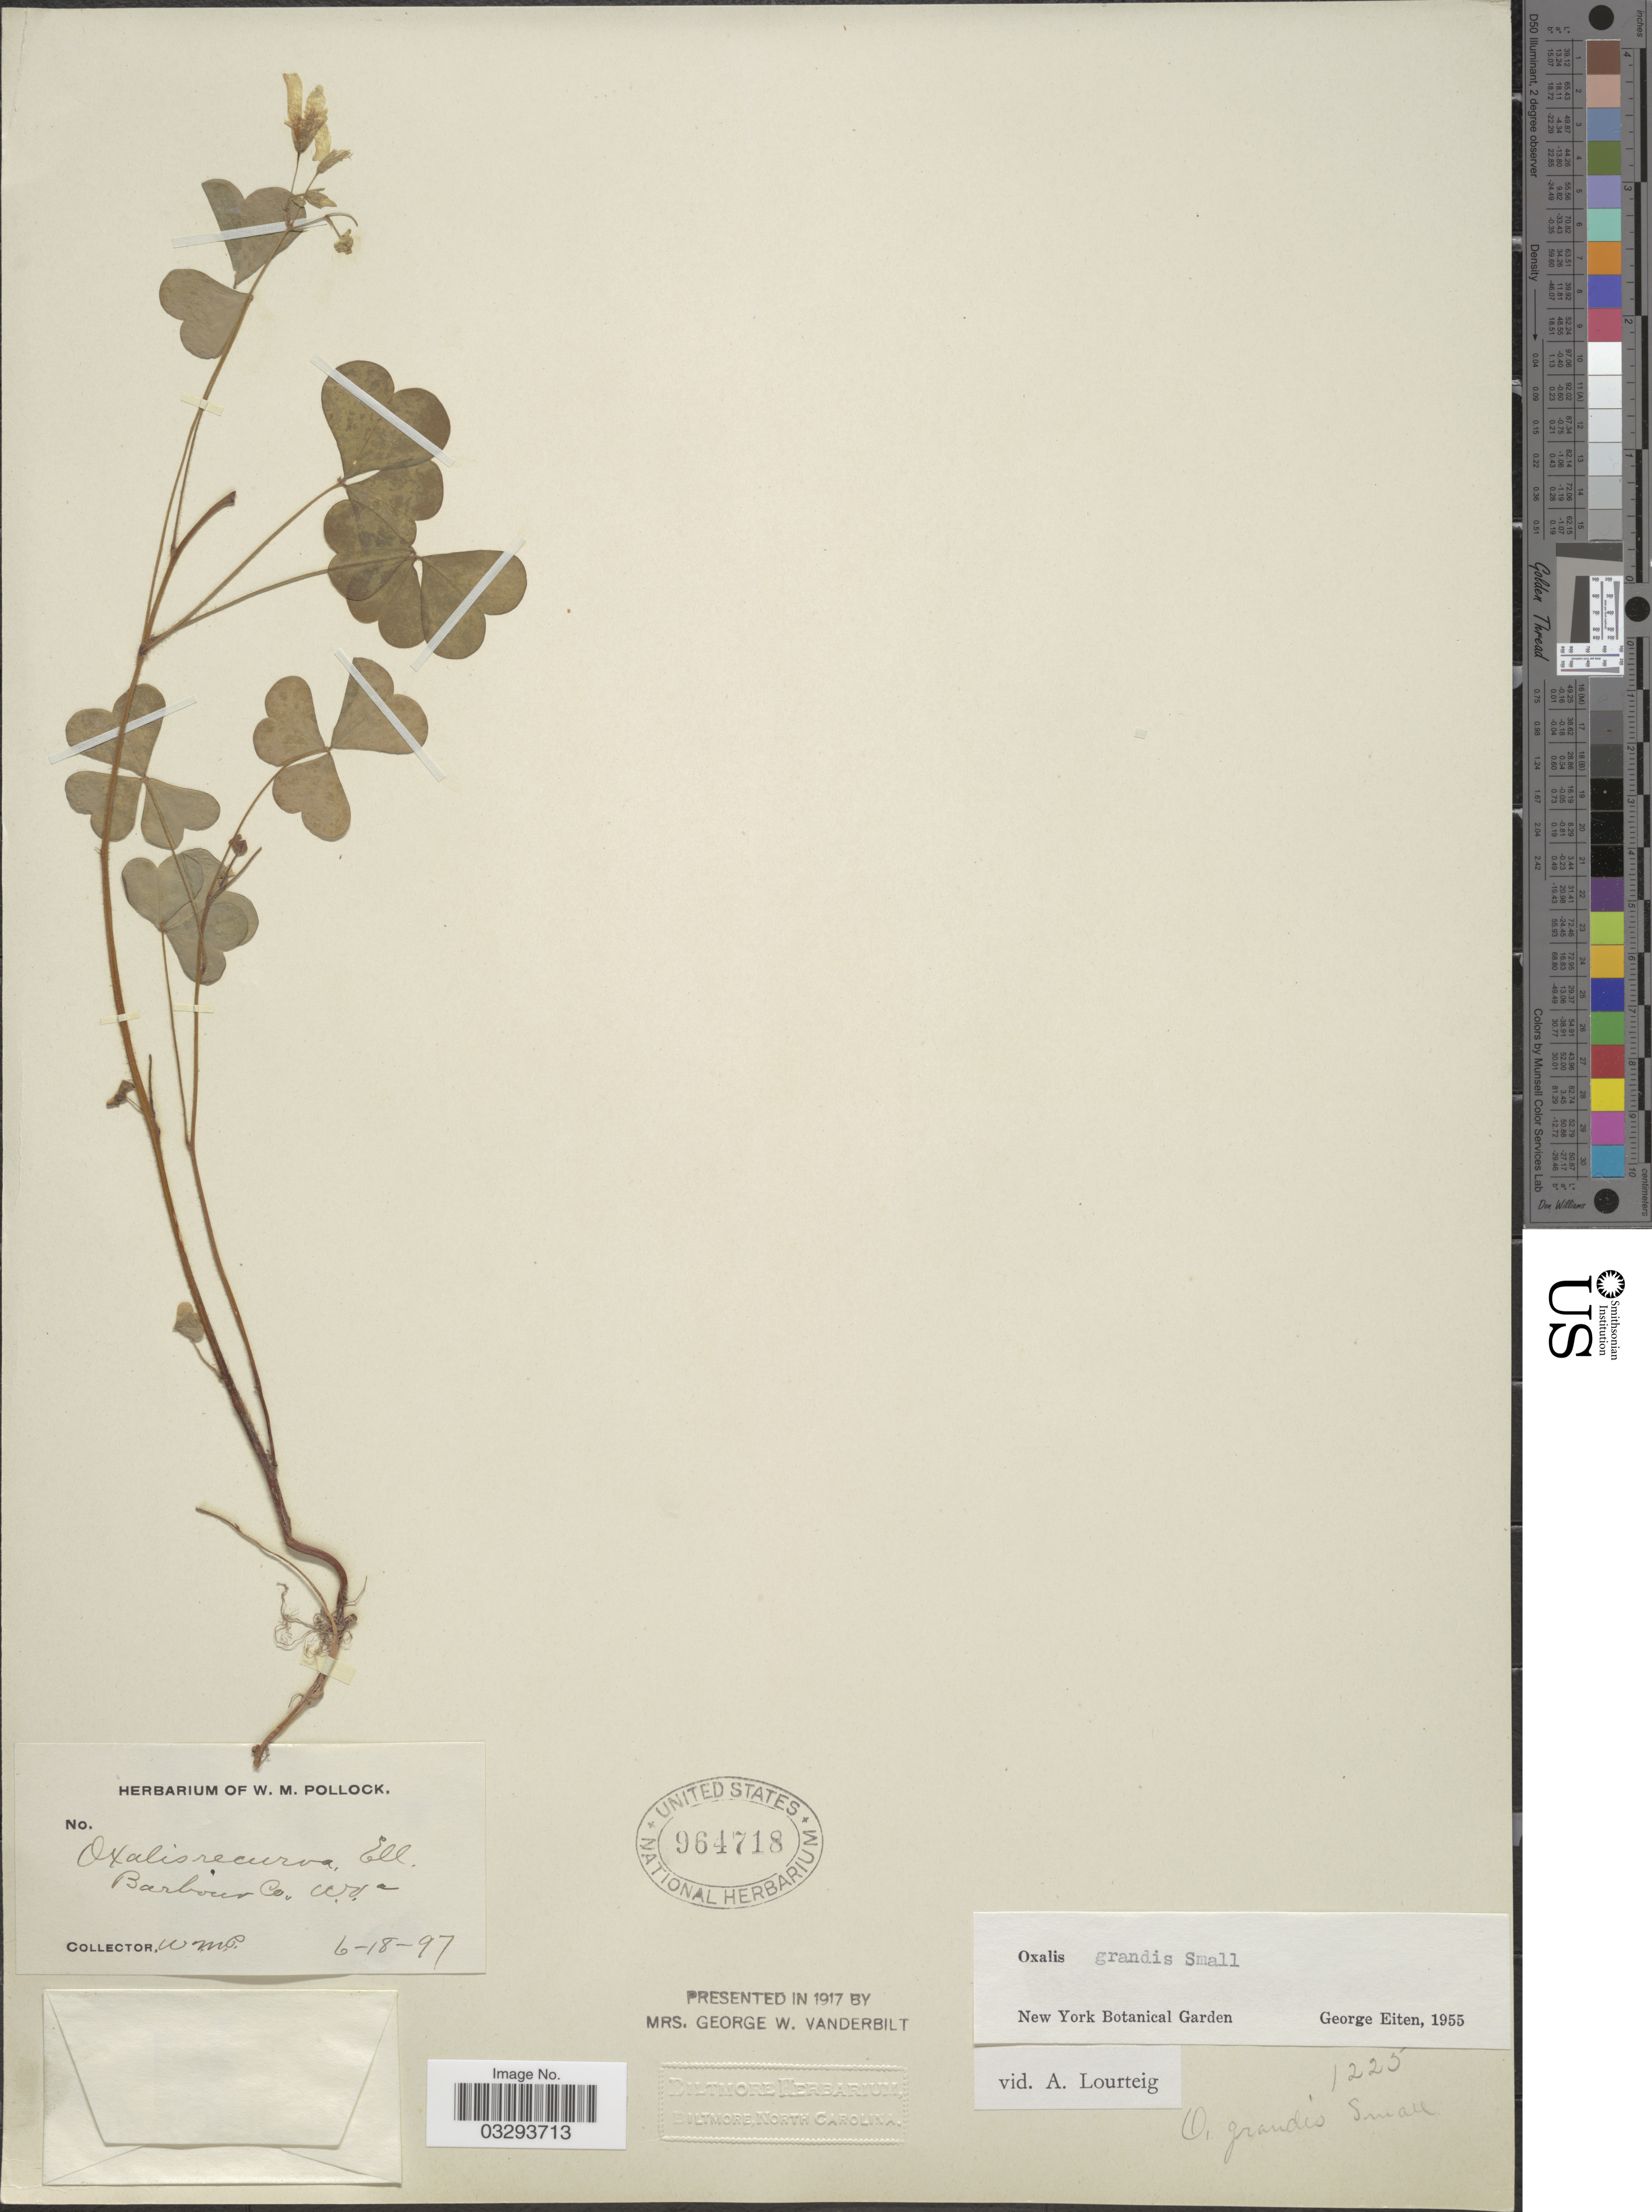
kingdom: Plantae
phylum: Tracheophyta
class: Magnoliopsida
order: Oxalidales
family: Oxalidaceae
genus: Oxalis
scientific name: Oxalis grandis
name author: Small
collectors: W. M. Pollock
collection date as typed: Transcribed d/m/y: 18/6/97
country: United States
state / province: West Virginia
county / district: Barbour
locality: Barbour Co.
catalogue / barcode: US 964718